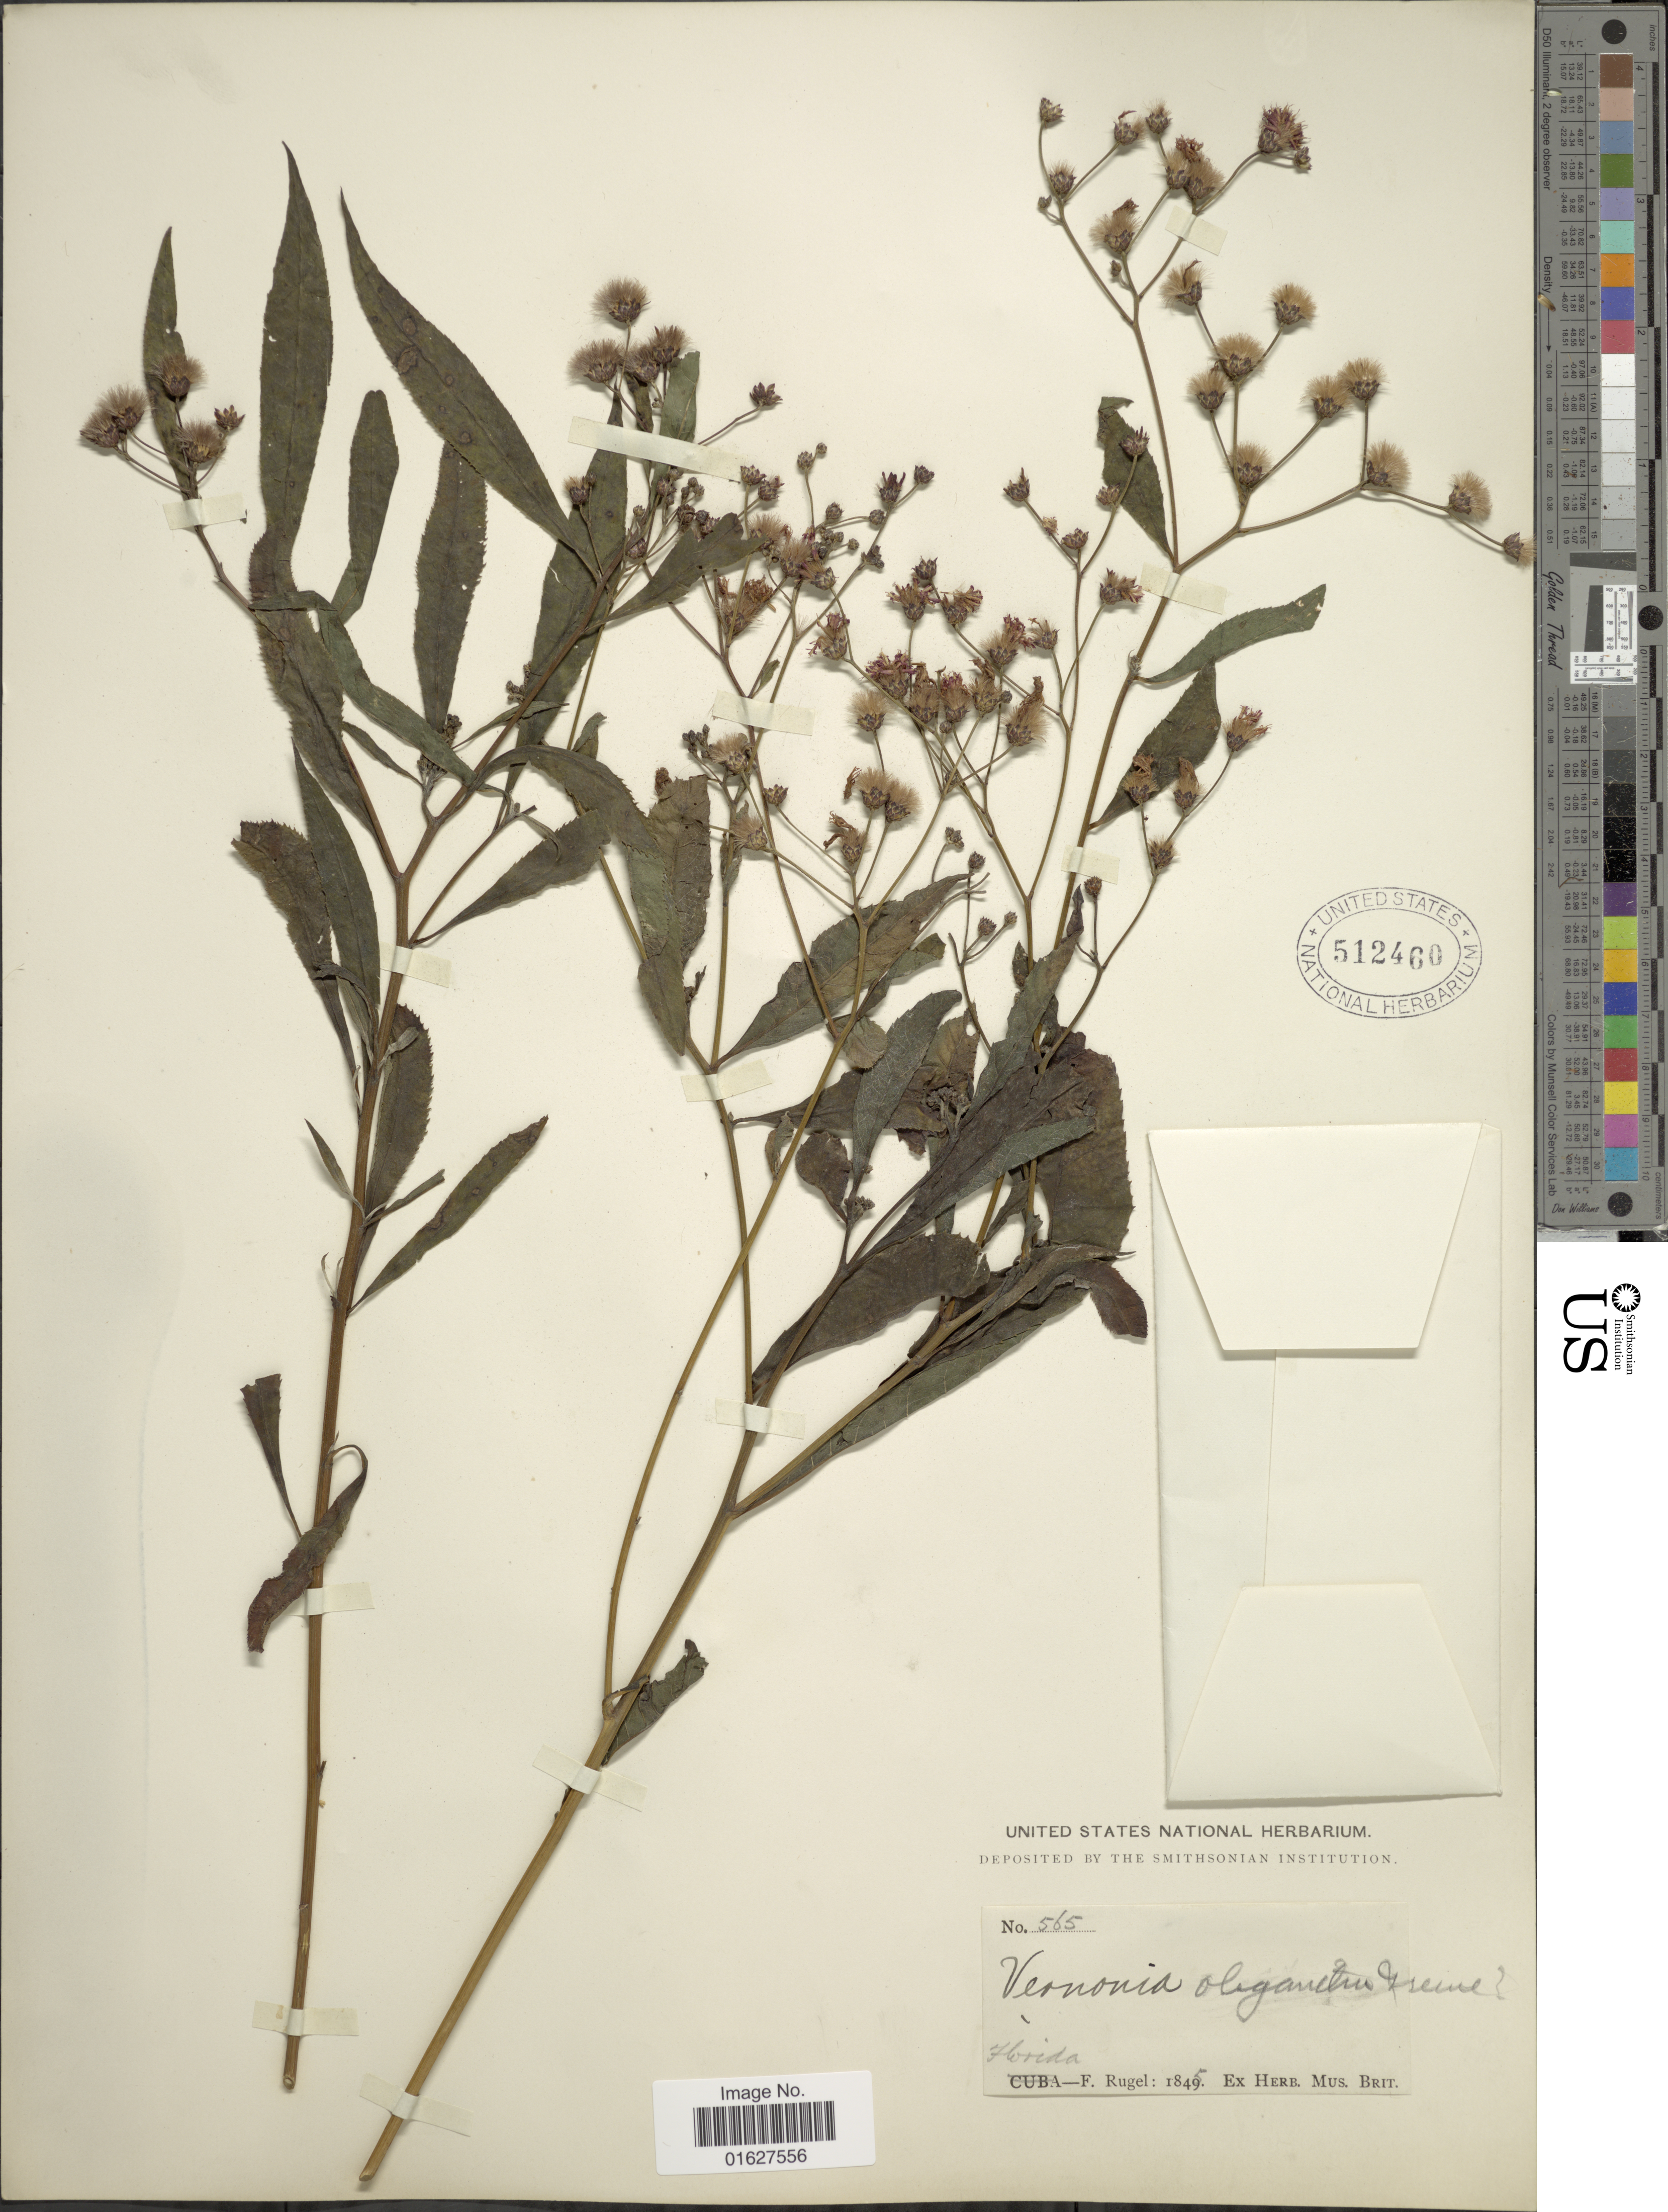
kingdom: Plantae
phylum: Tracheophyta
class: Magnoliopsida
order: Asterales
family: Asteraceae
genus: Vernonia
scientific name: Vernonia oligantha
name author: Greene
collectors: F. Rugel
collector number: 565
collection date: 1845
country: United States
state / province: Florida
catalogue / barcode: US 512460